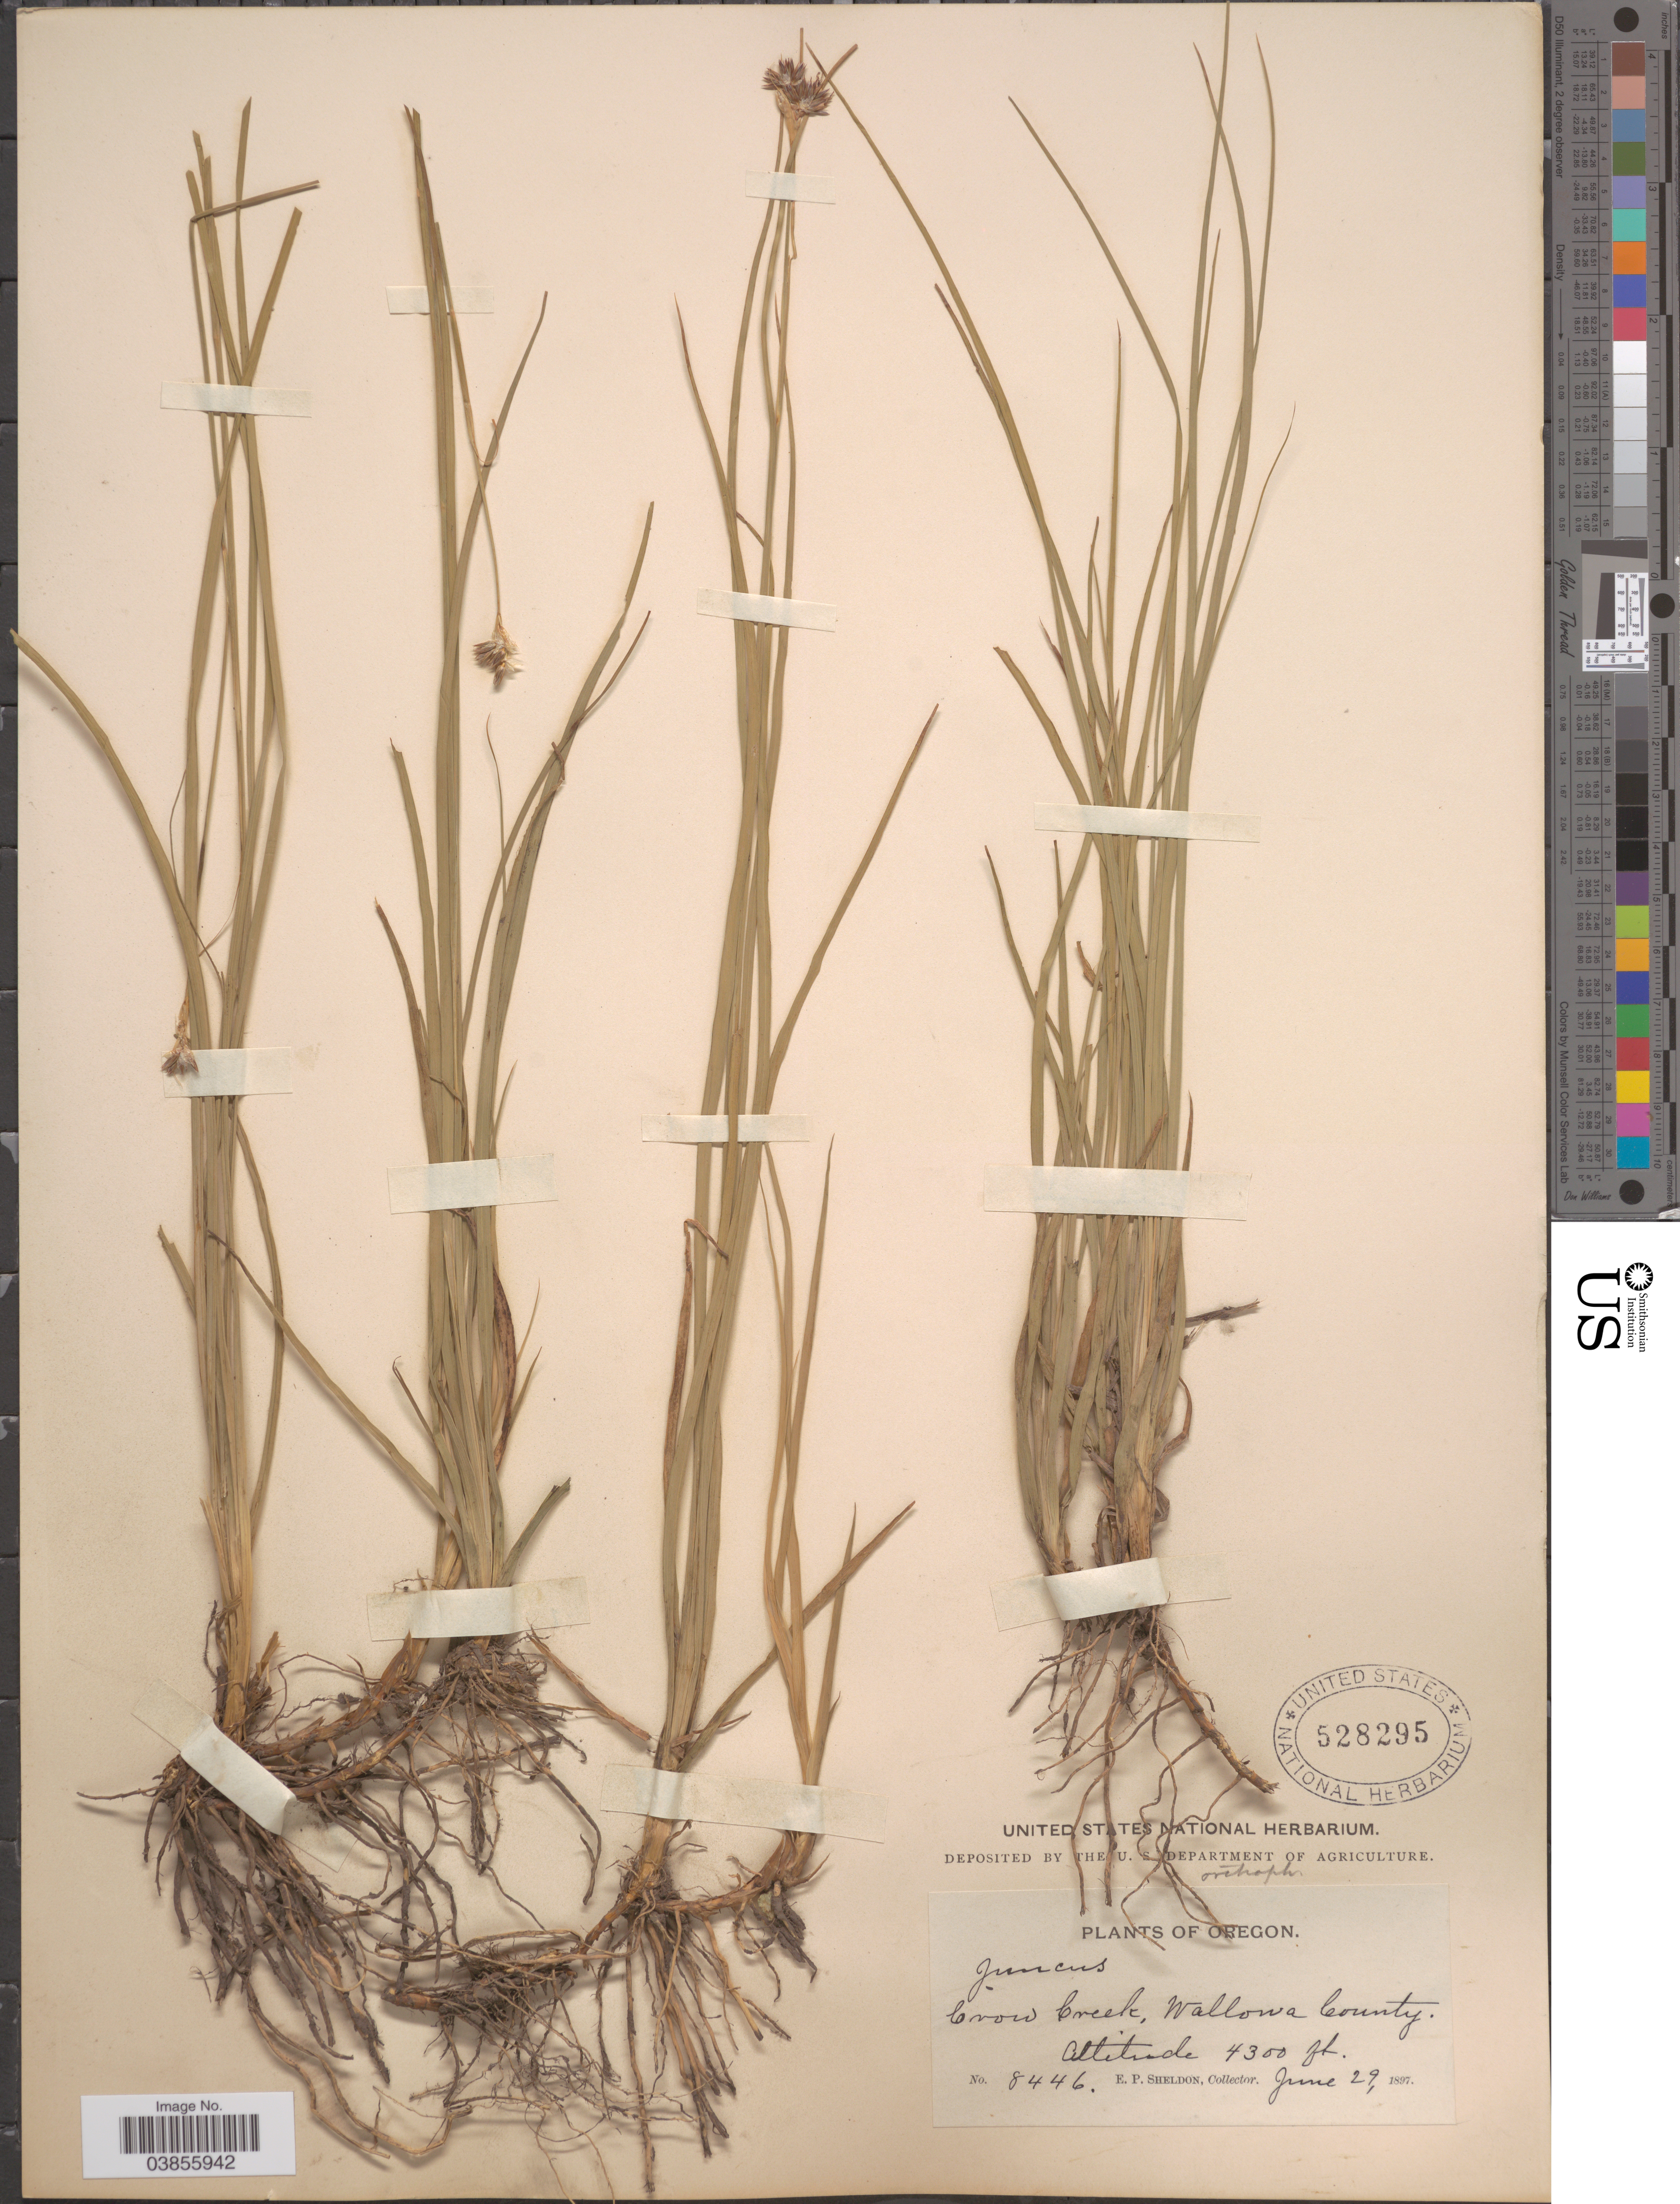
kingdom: Plantae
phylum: Tracheophyta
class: Liliopsida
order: Poales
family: Juncaceae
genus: Juncus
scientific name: Juncus orthophyllus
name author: Coville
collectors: E. P. Sheldon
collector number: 8446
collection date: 1897-06-29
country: United States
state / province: Oregon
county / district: Wallowa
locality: Crow Creek, Wallowa County.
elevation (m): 1311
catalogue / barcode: US 528295